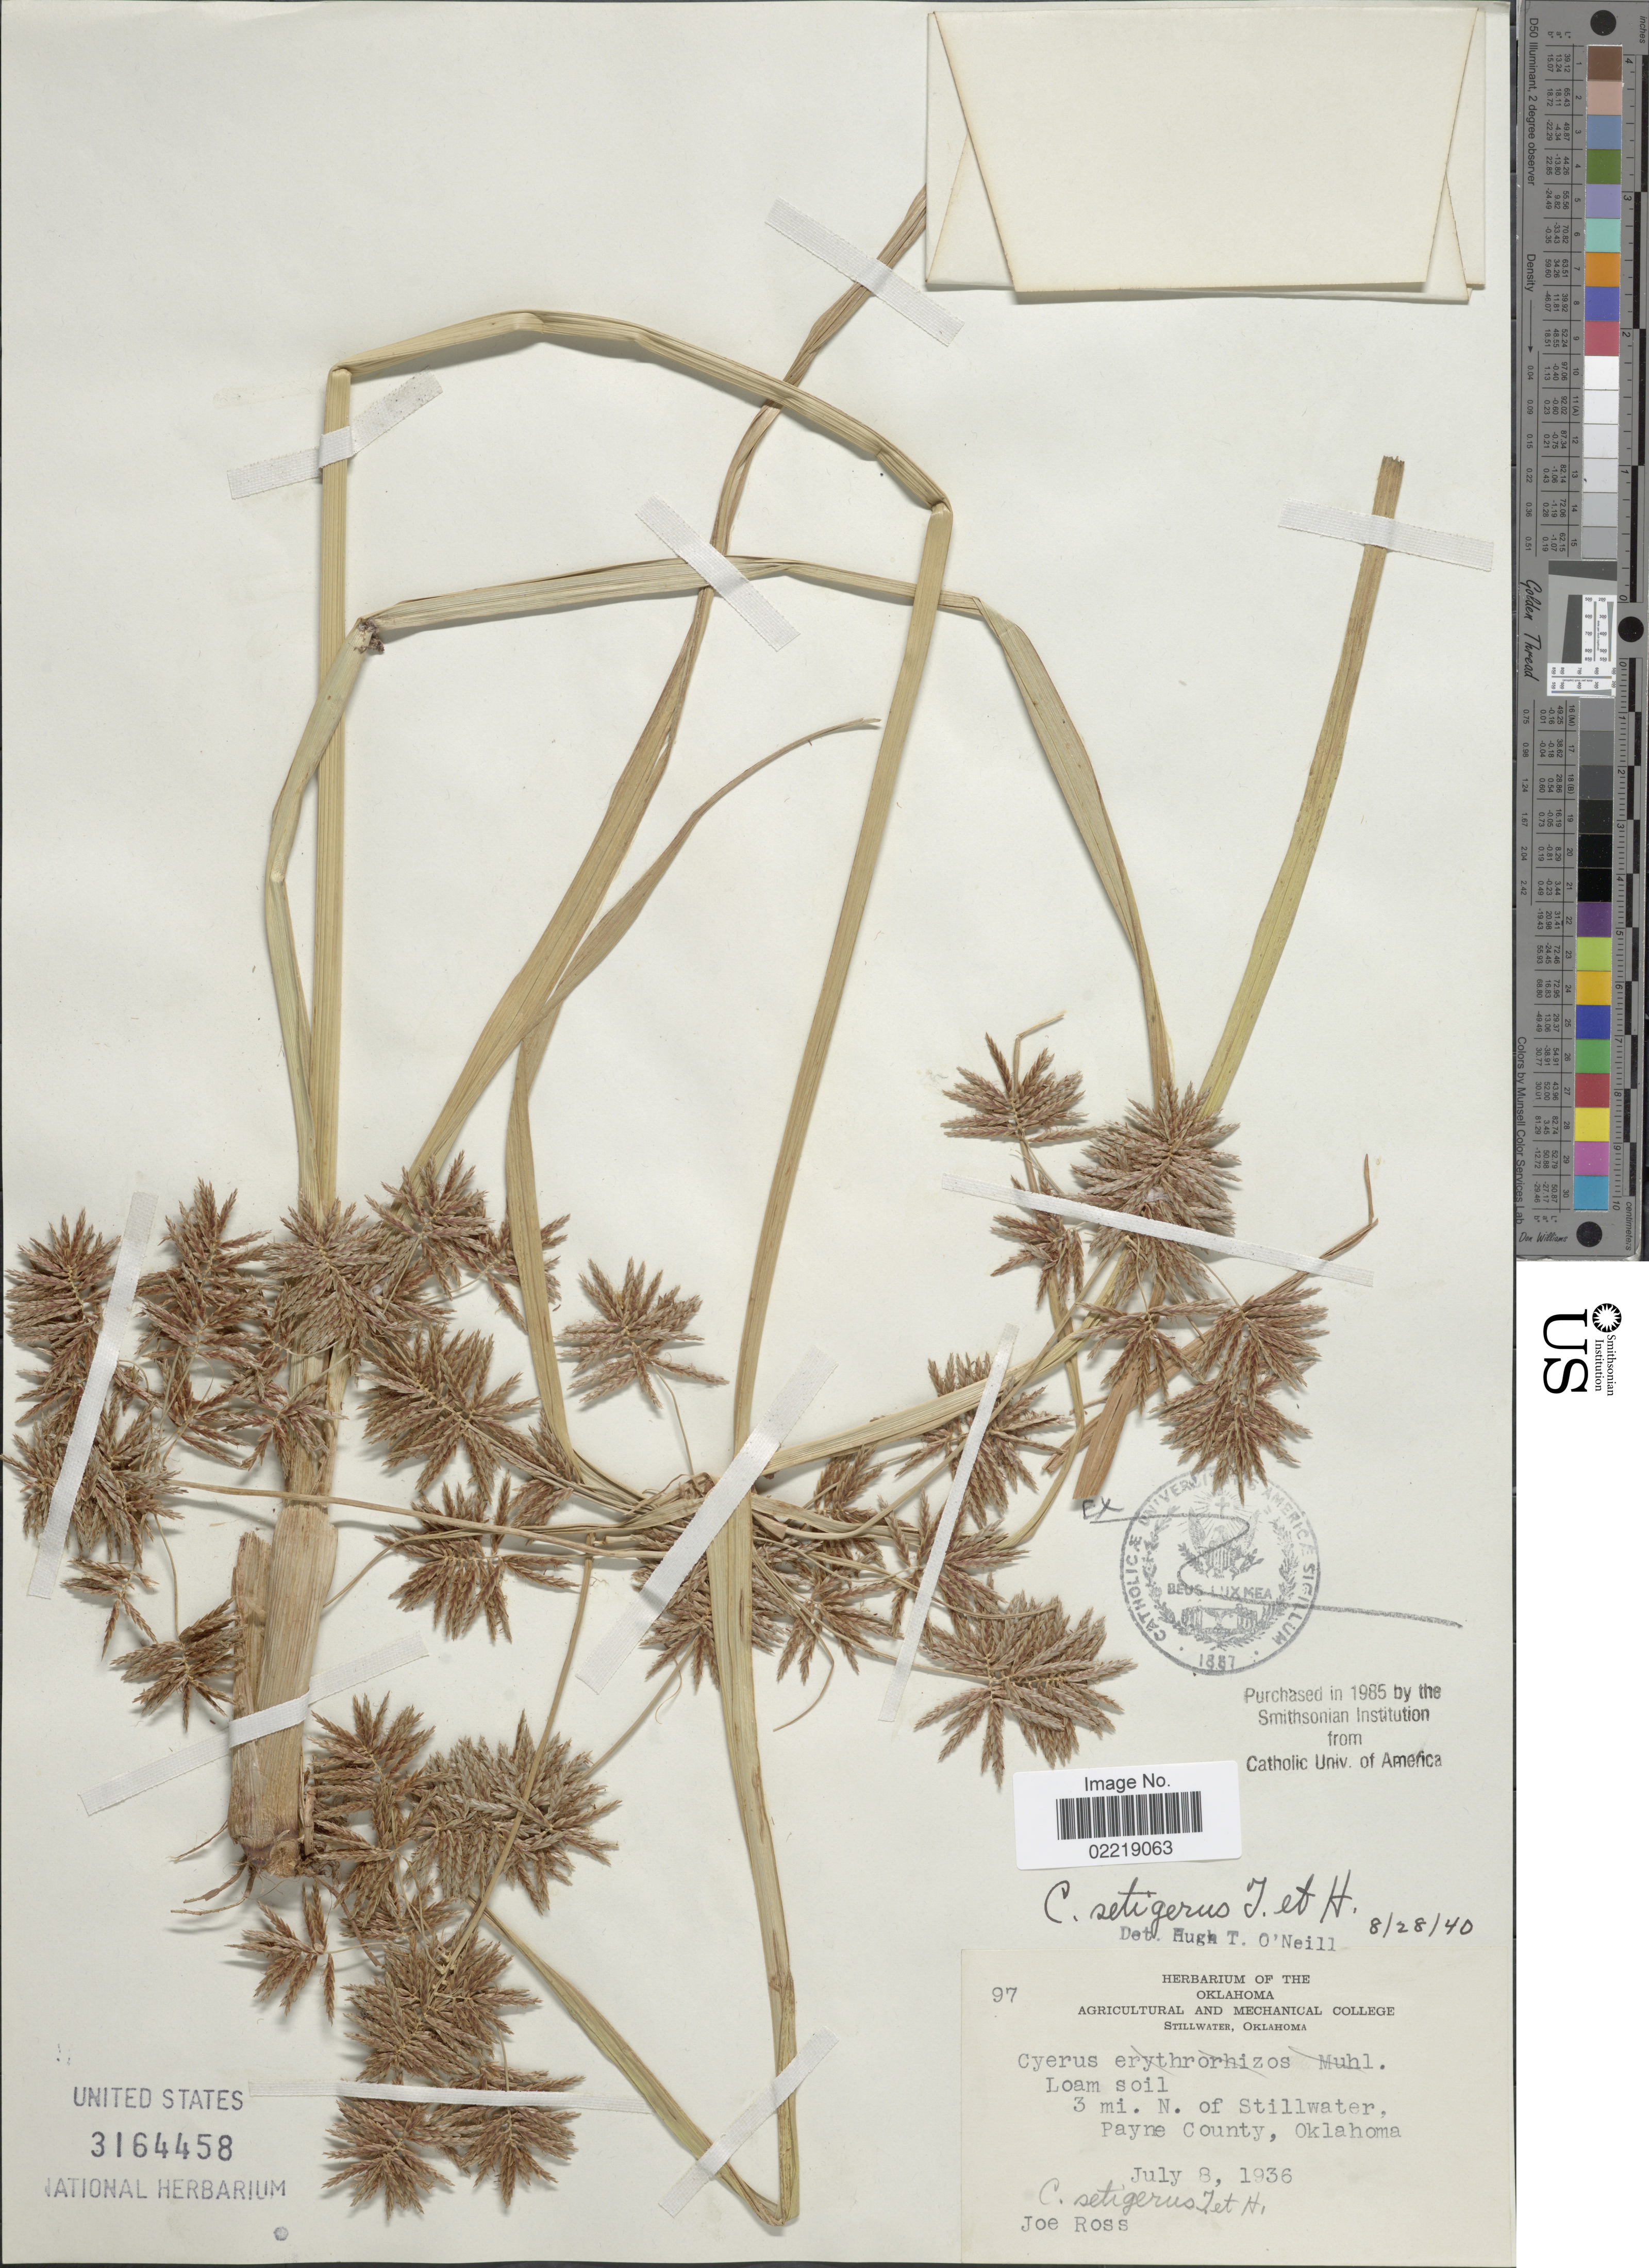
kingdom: Plantae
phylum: Tracheophyta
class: Liliopsida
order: Poales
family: Cyperaceae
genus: Cyperus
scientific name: Cyperus setigerus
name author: Torr. & Hook.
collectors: J. Ross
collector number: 97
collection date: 1936-07-08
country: United States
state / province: Oklahoma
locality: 3 mi. N. of Stillwater, Payne County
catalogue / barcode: US 3164458